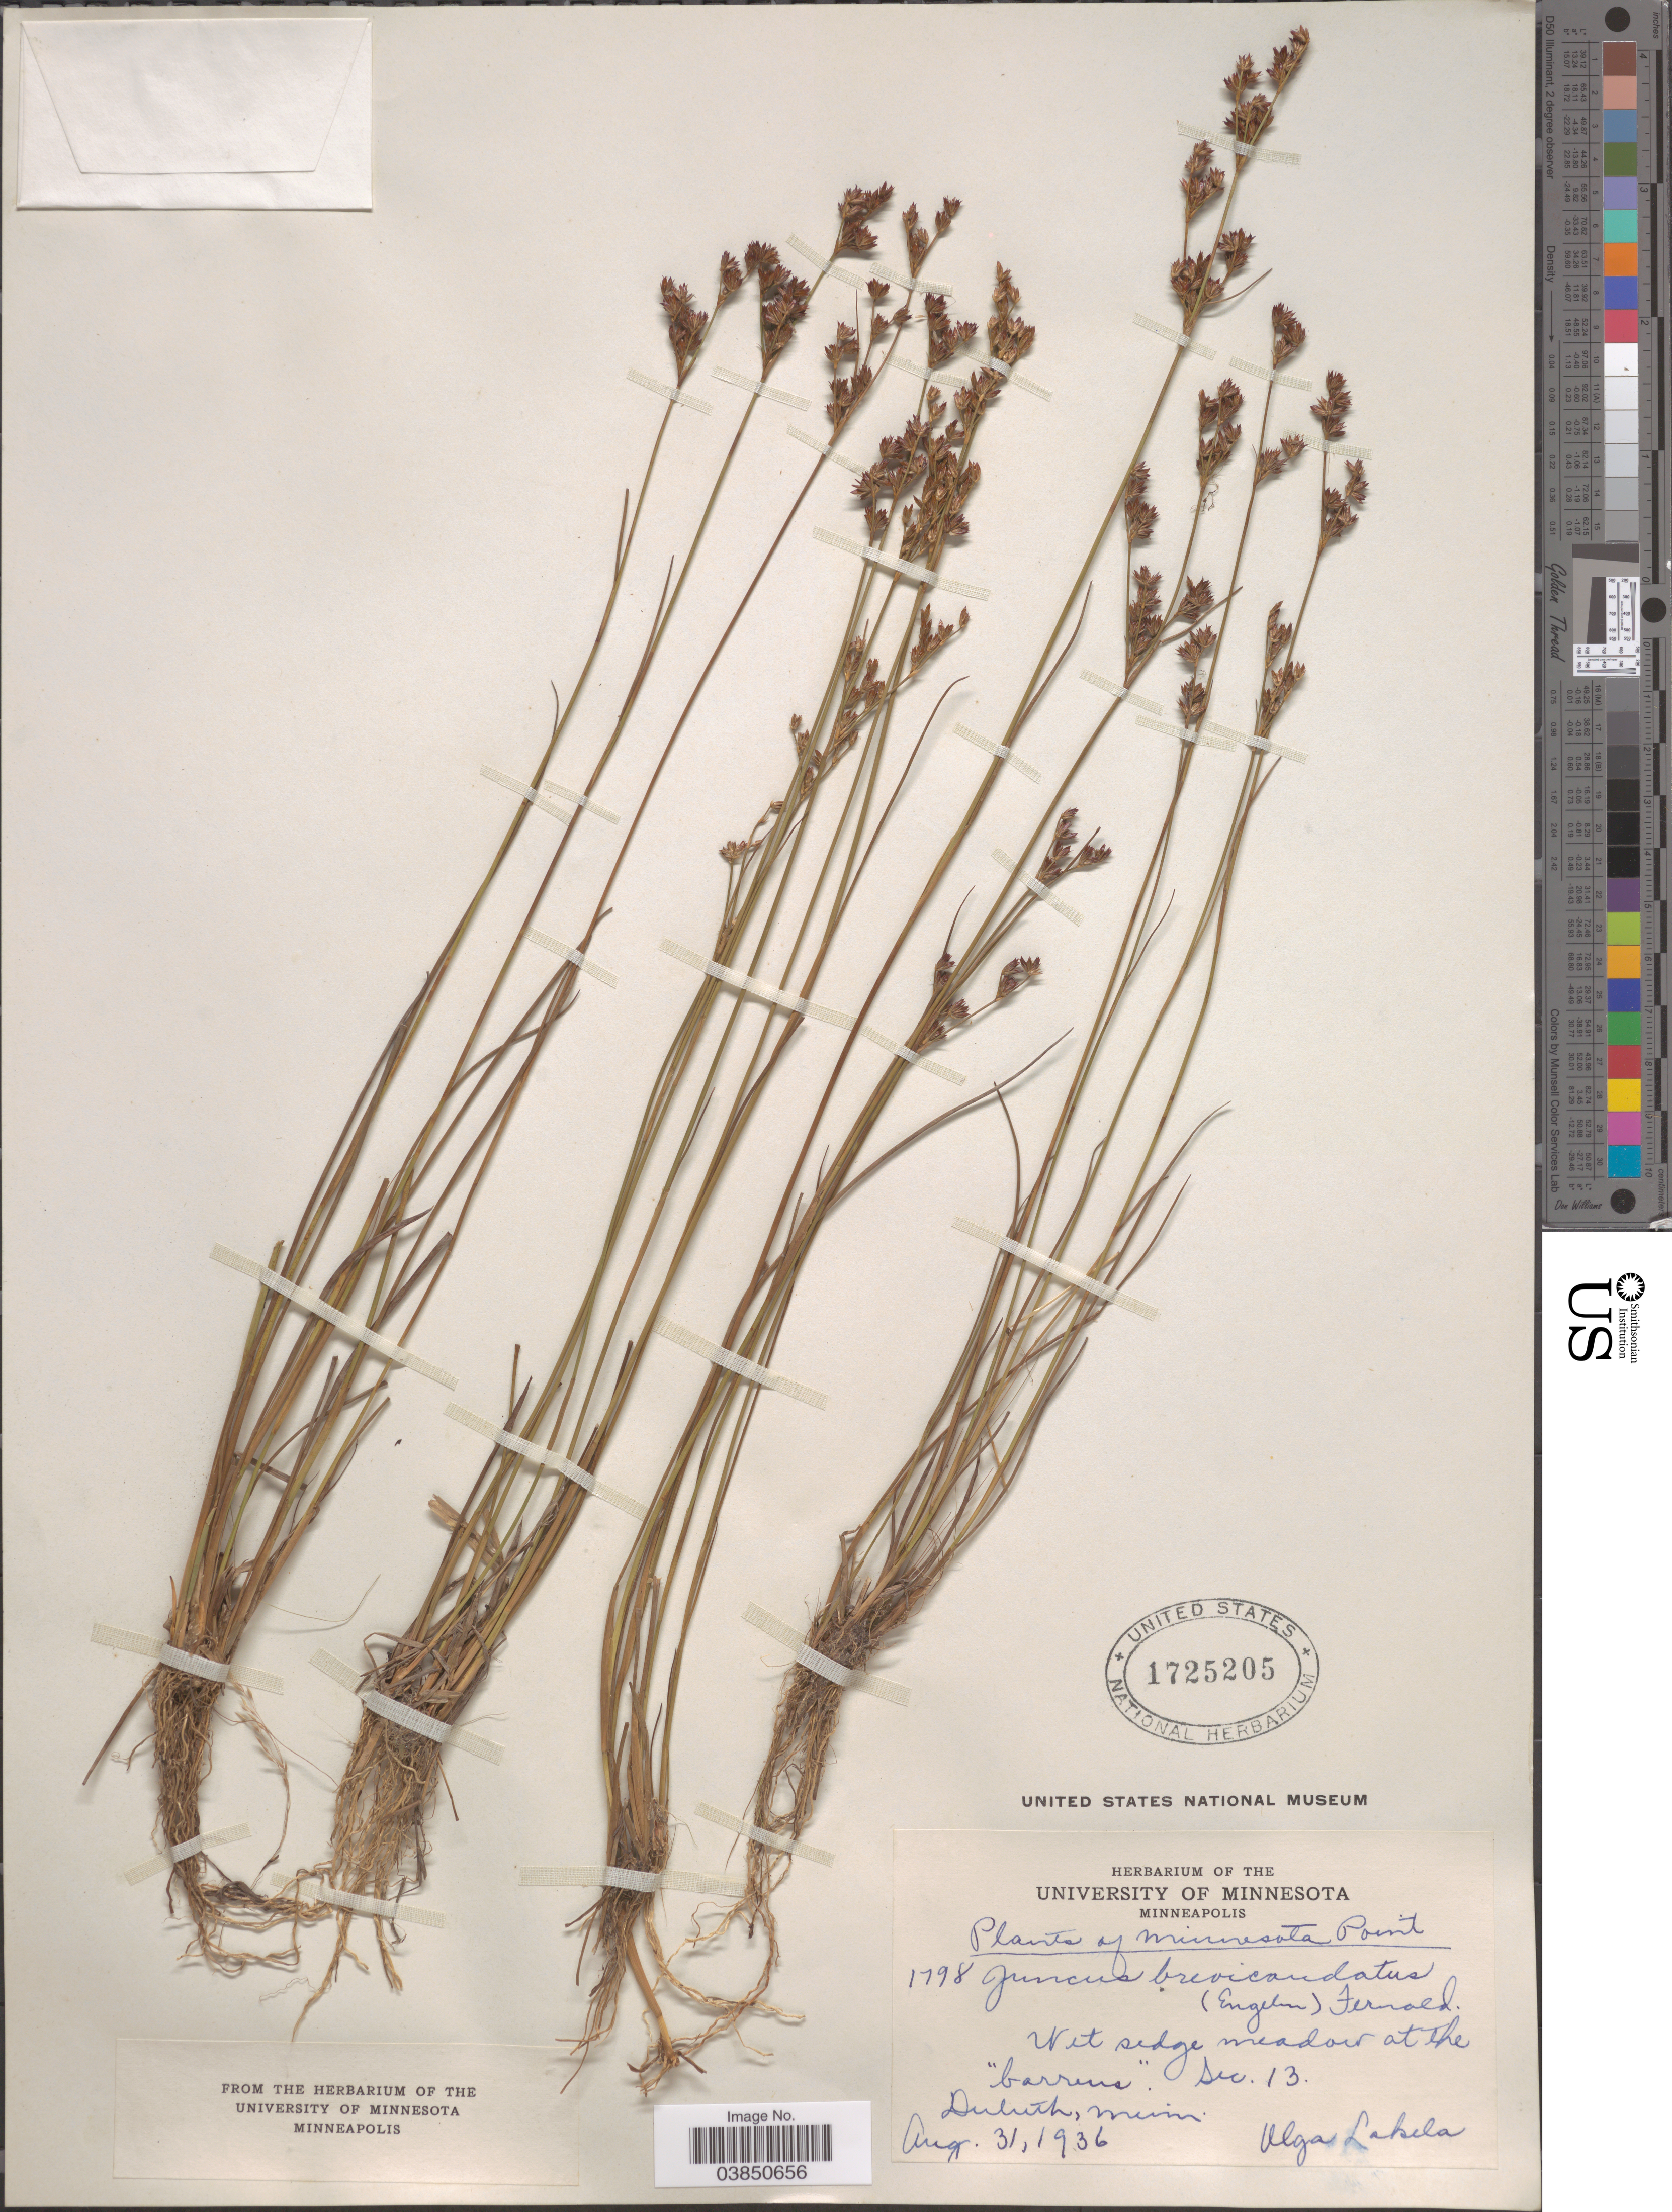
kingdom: Plantae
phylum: Tracheophyta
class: Liliopsida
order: Poales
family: Juncaceae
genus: Juncus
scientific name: Juncus brevicaudatus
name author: (Engelm.) Fernald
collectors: O. K. Lakela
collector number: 1798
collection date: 1936-08-31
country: United States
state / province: Minnesota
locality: Minnesota Point. Wet sedge meadow at the "barrens" Sec. 13. Duluth.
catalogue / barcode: US 1725205